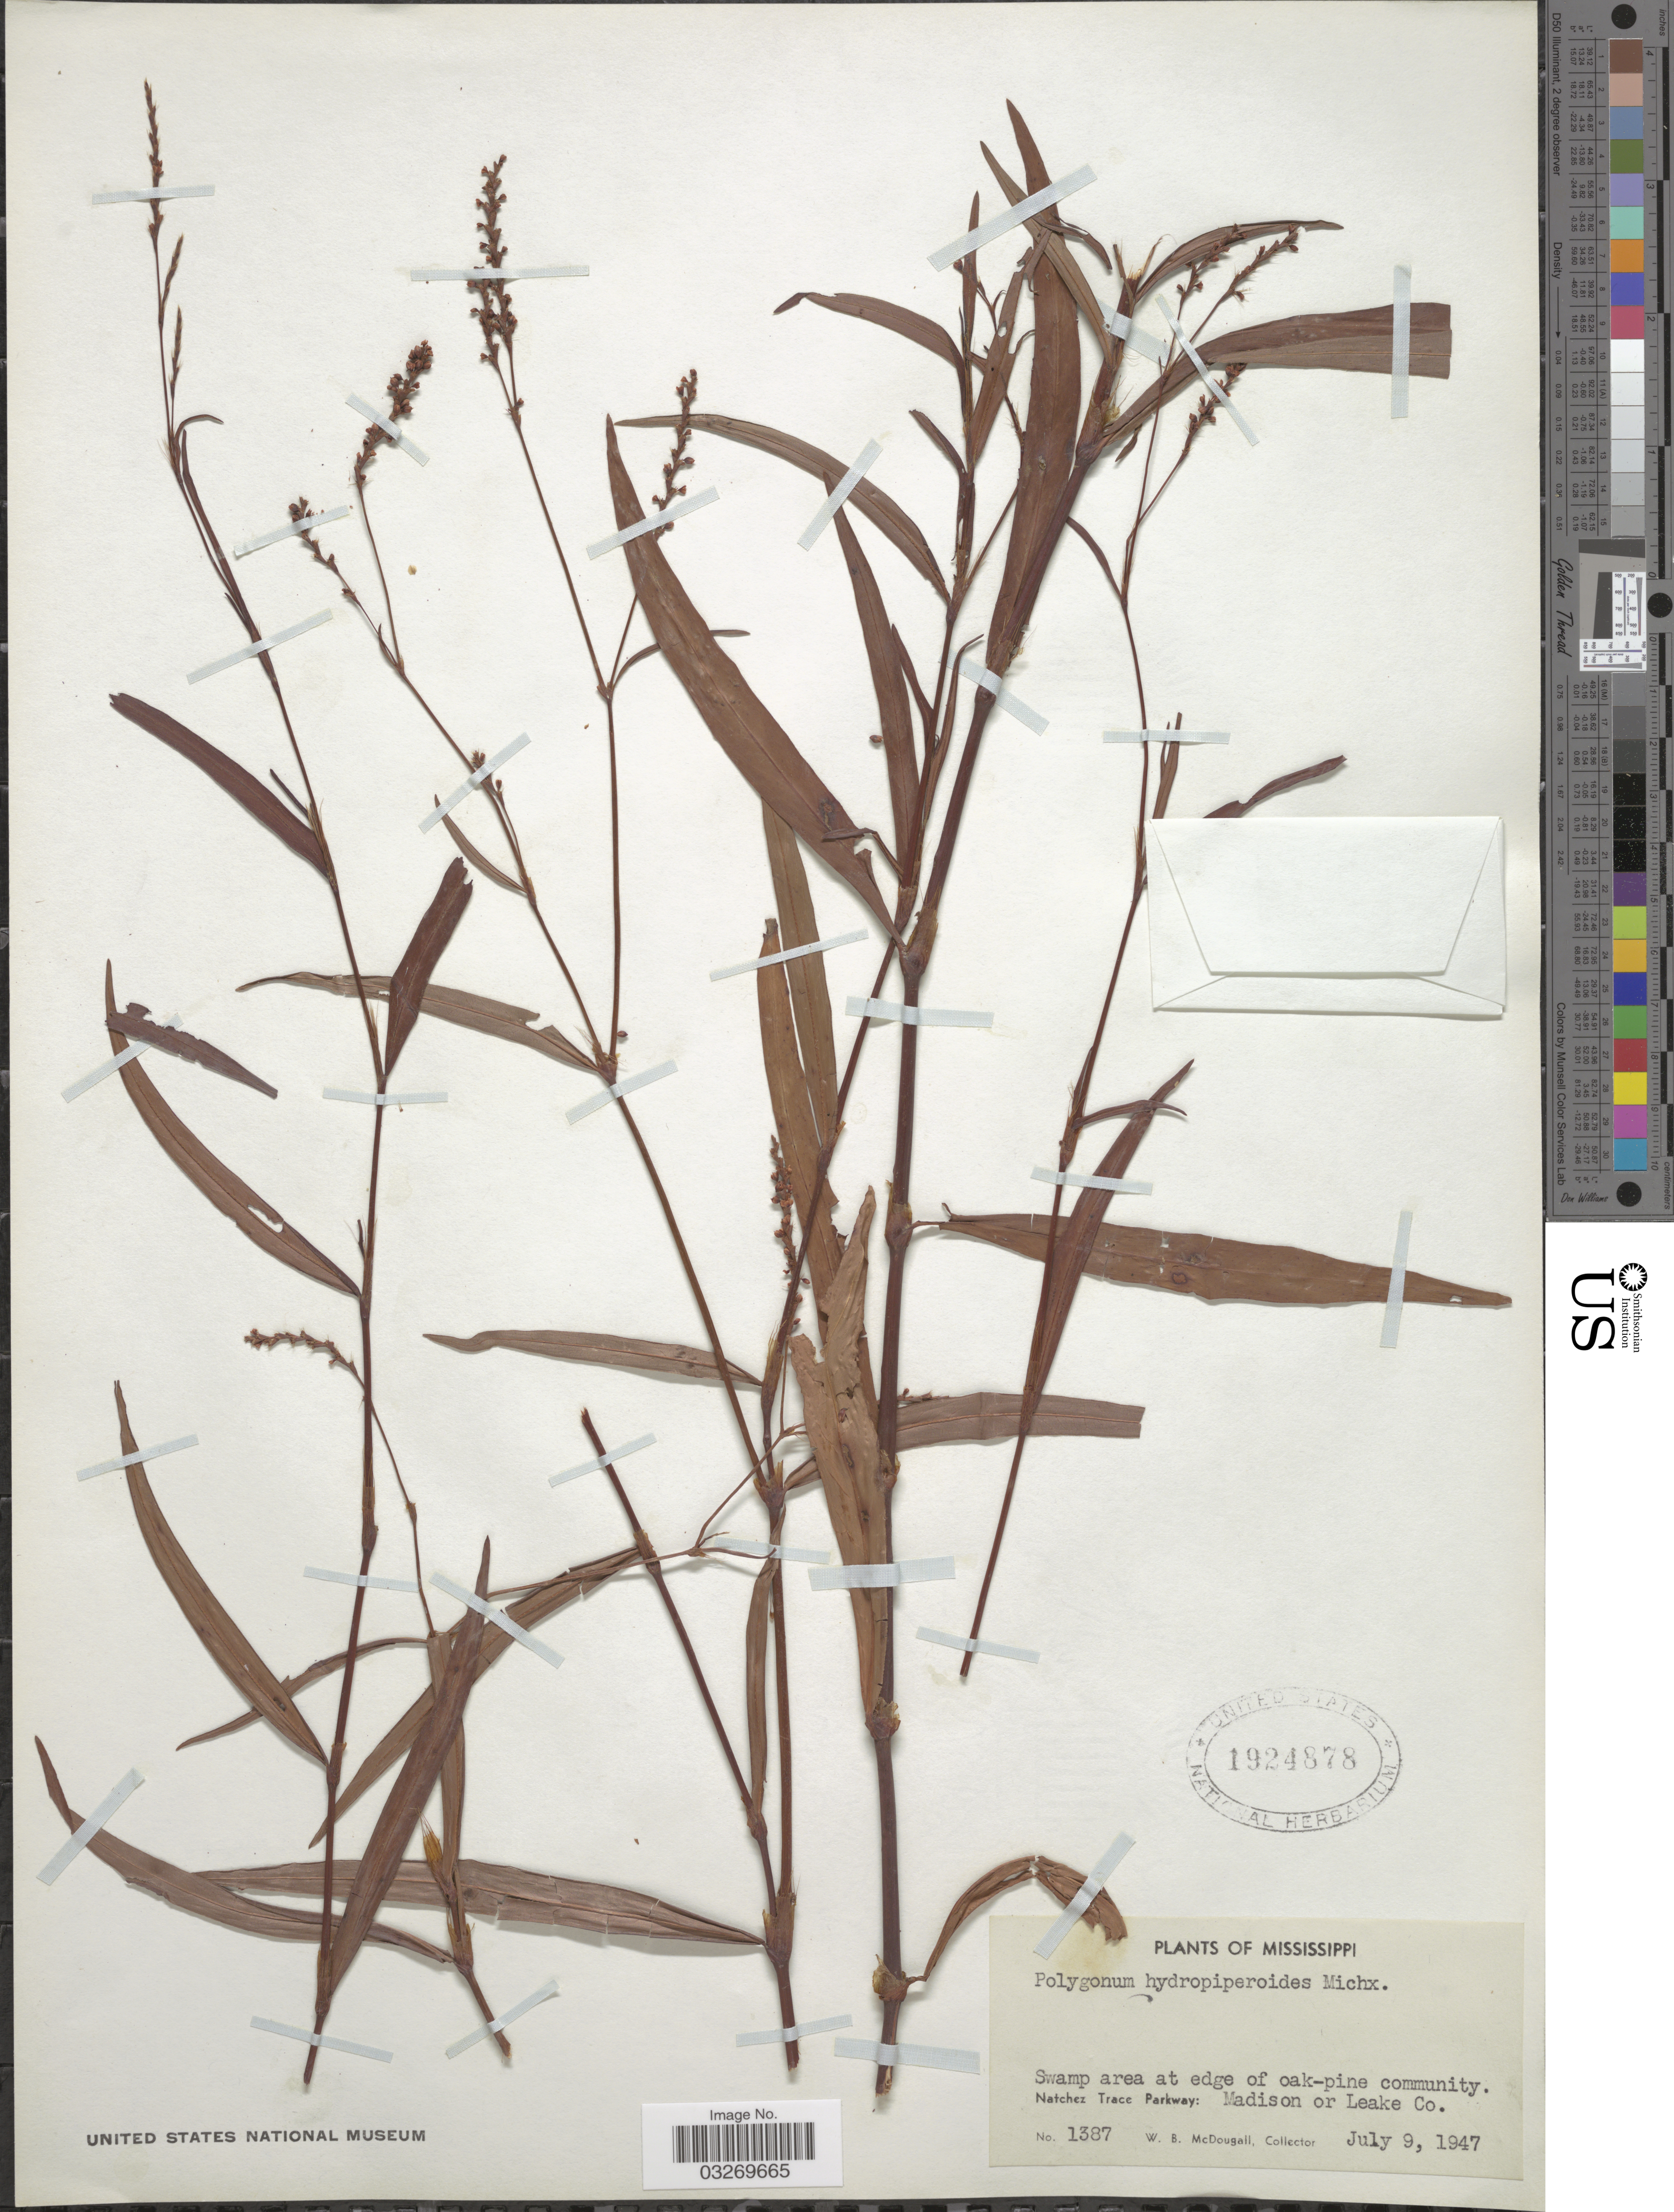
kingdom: Plantae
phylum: Tracheophyta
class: Magnoliopsida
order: Caryophyllales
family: Polygonaceae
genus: Persicaria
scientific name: Persicaria hydropiperoides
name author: (Michx.) Small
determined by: Atha, D. E.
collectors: W. B. McDougall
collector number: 1387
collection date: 1947-07-09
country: United States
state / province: Mississippi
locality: Natchez Trace Parkway: Madison or Leake Co.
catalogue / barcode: US 1924878